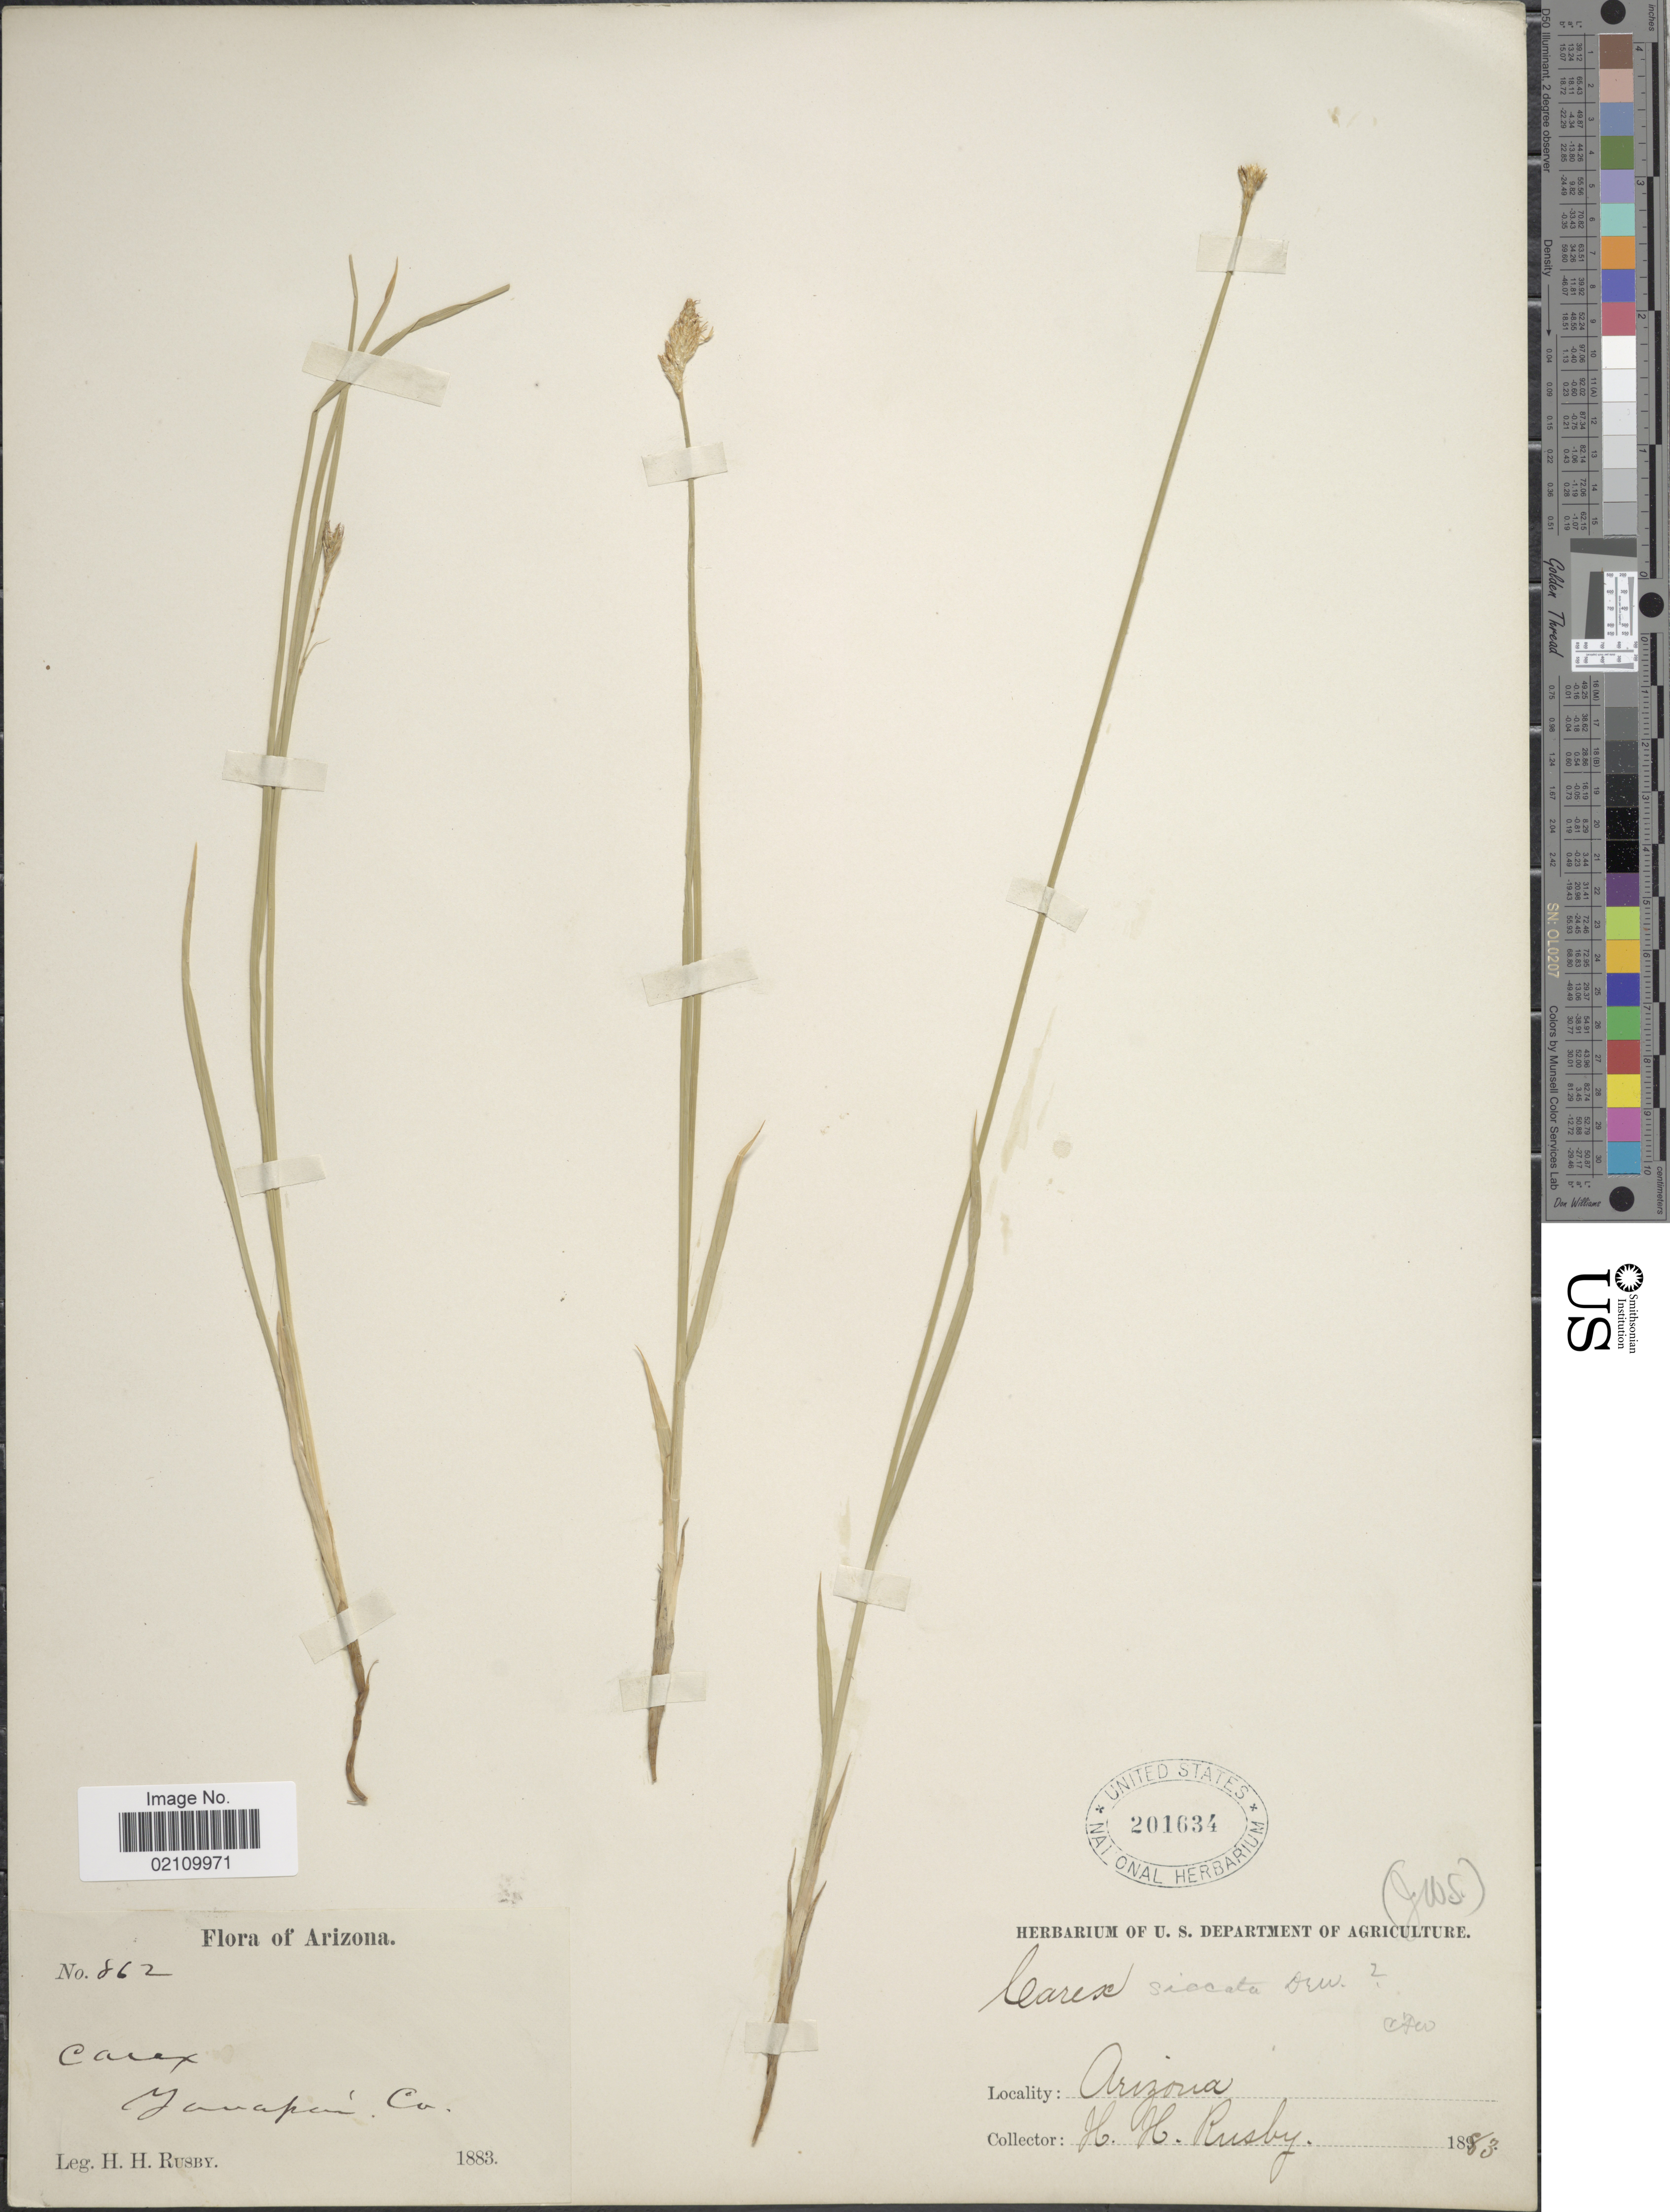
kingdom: Plantae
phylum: Tracheophyta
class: Liliopsida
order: Poales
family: Cyperaceae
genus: Carex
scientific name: Carex siccata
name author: Dewey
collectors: H. H. Rusby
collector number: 862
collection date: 1883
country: United States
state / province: Arizona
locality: Yavapai Co.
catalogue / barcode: US 201634